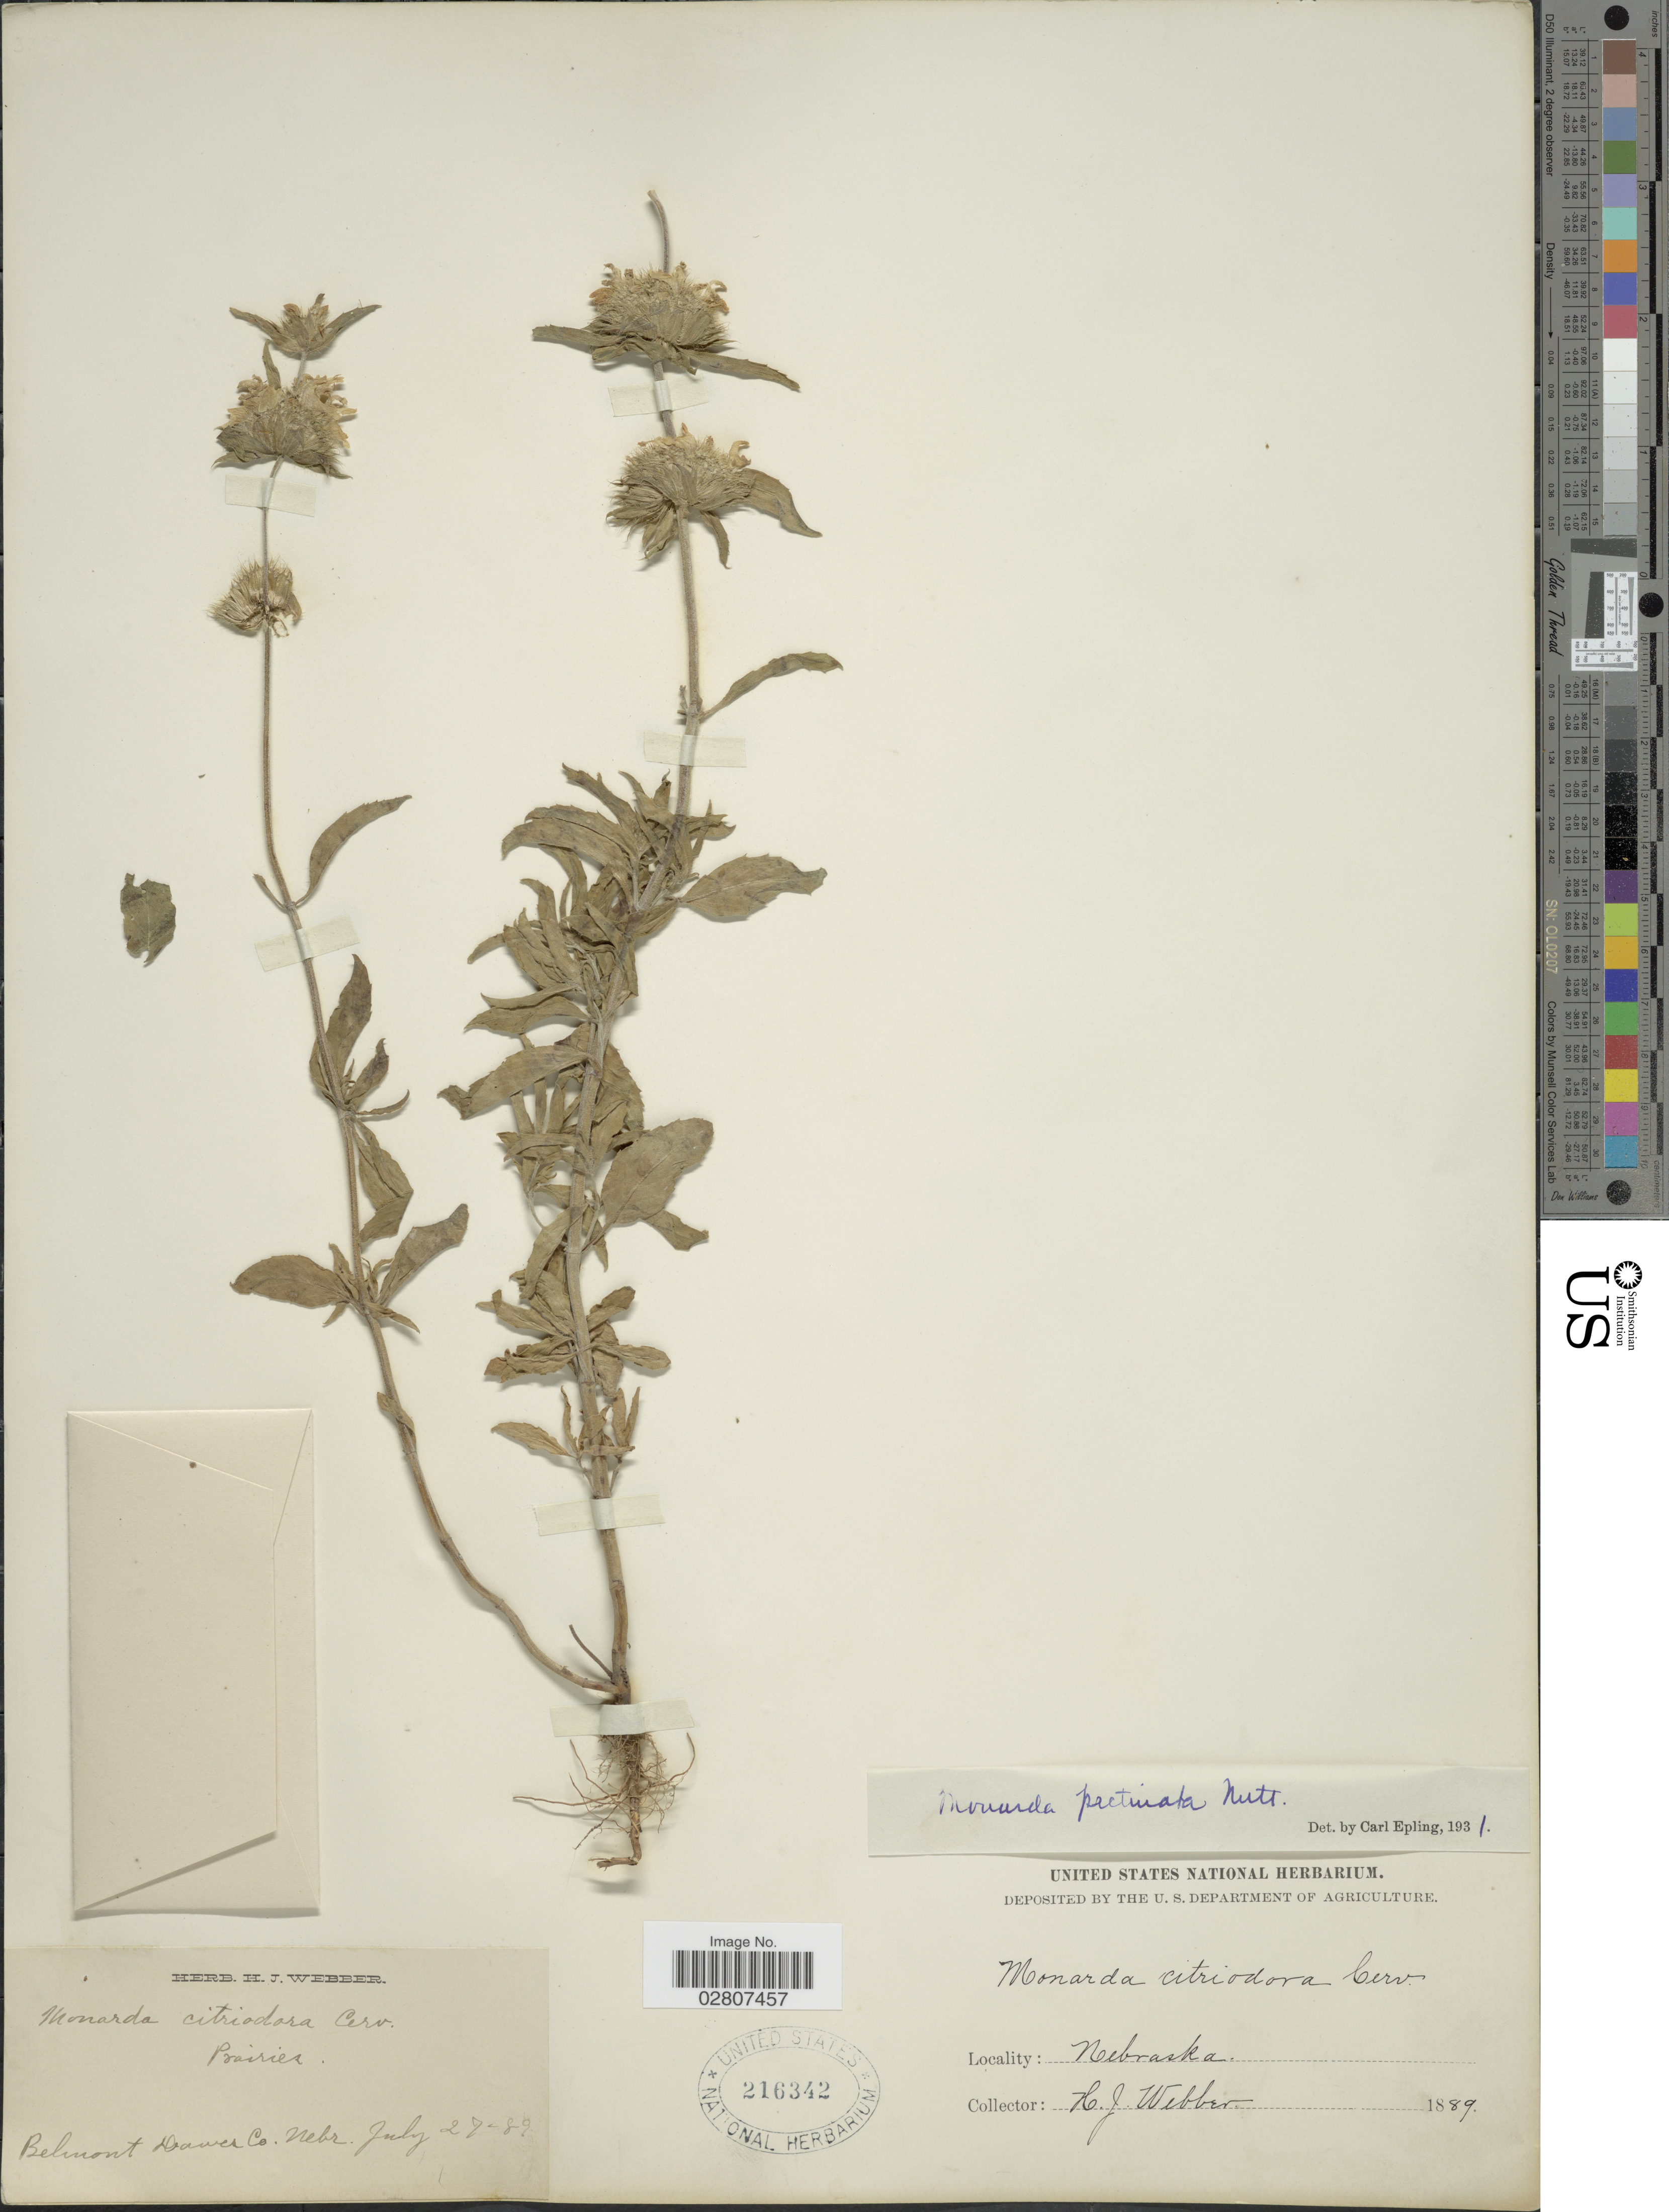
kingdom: Plantae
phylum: Tracheophyta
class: Magnoliopsida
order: Lamiales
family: Lamiaceae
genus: Monarda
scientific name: Monarda pectinata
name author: Nutt.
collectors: H. Webber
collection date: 1889-07-27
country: United States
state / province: Nebraska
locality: Belmont Dawer Co. Nebr.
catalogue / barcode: US 216342